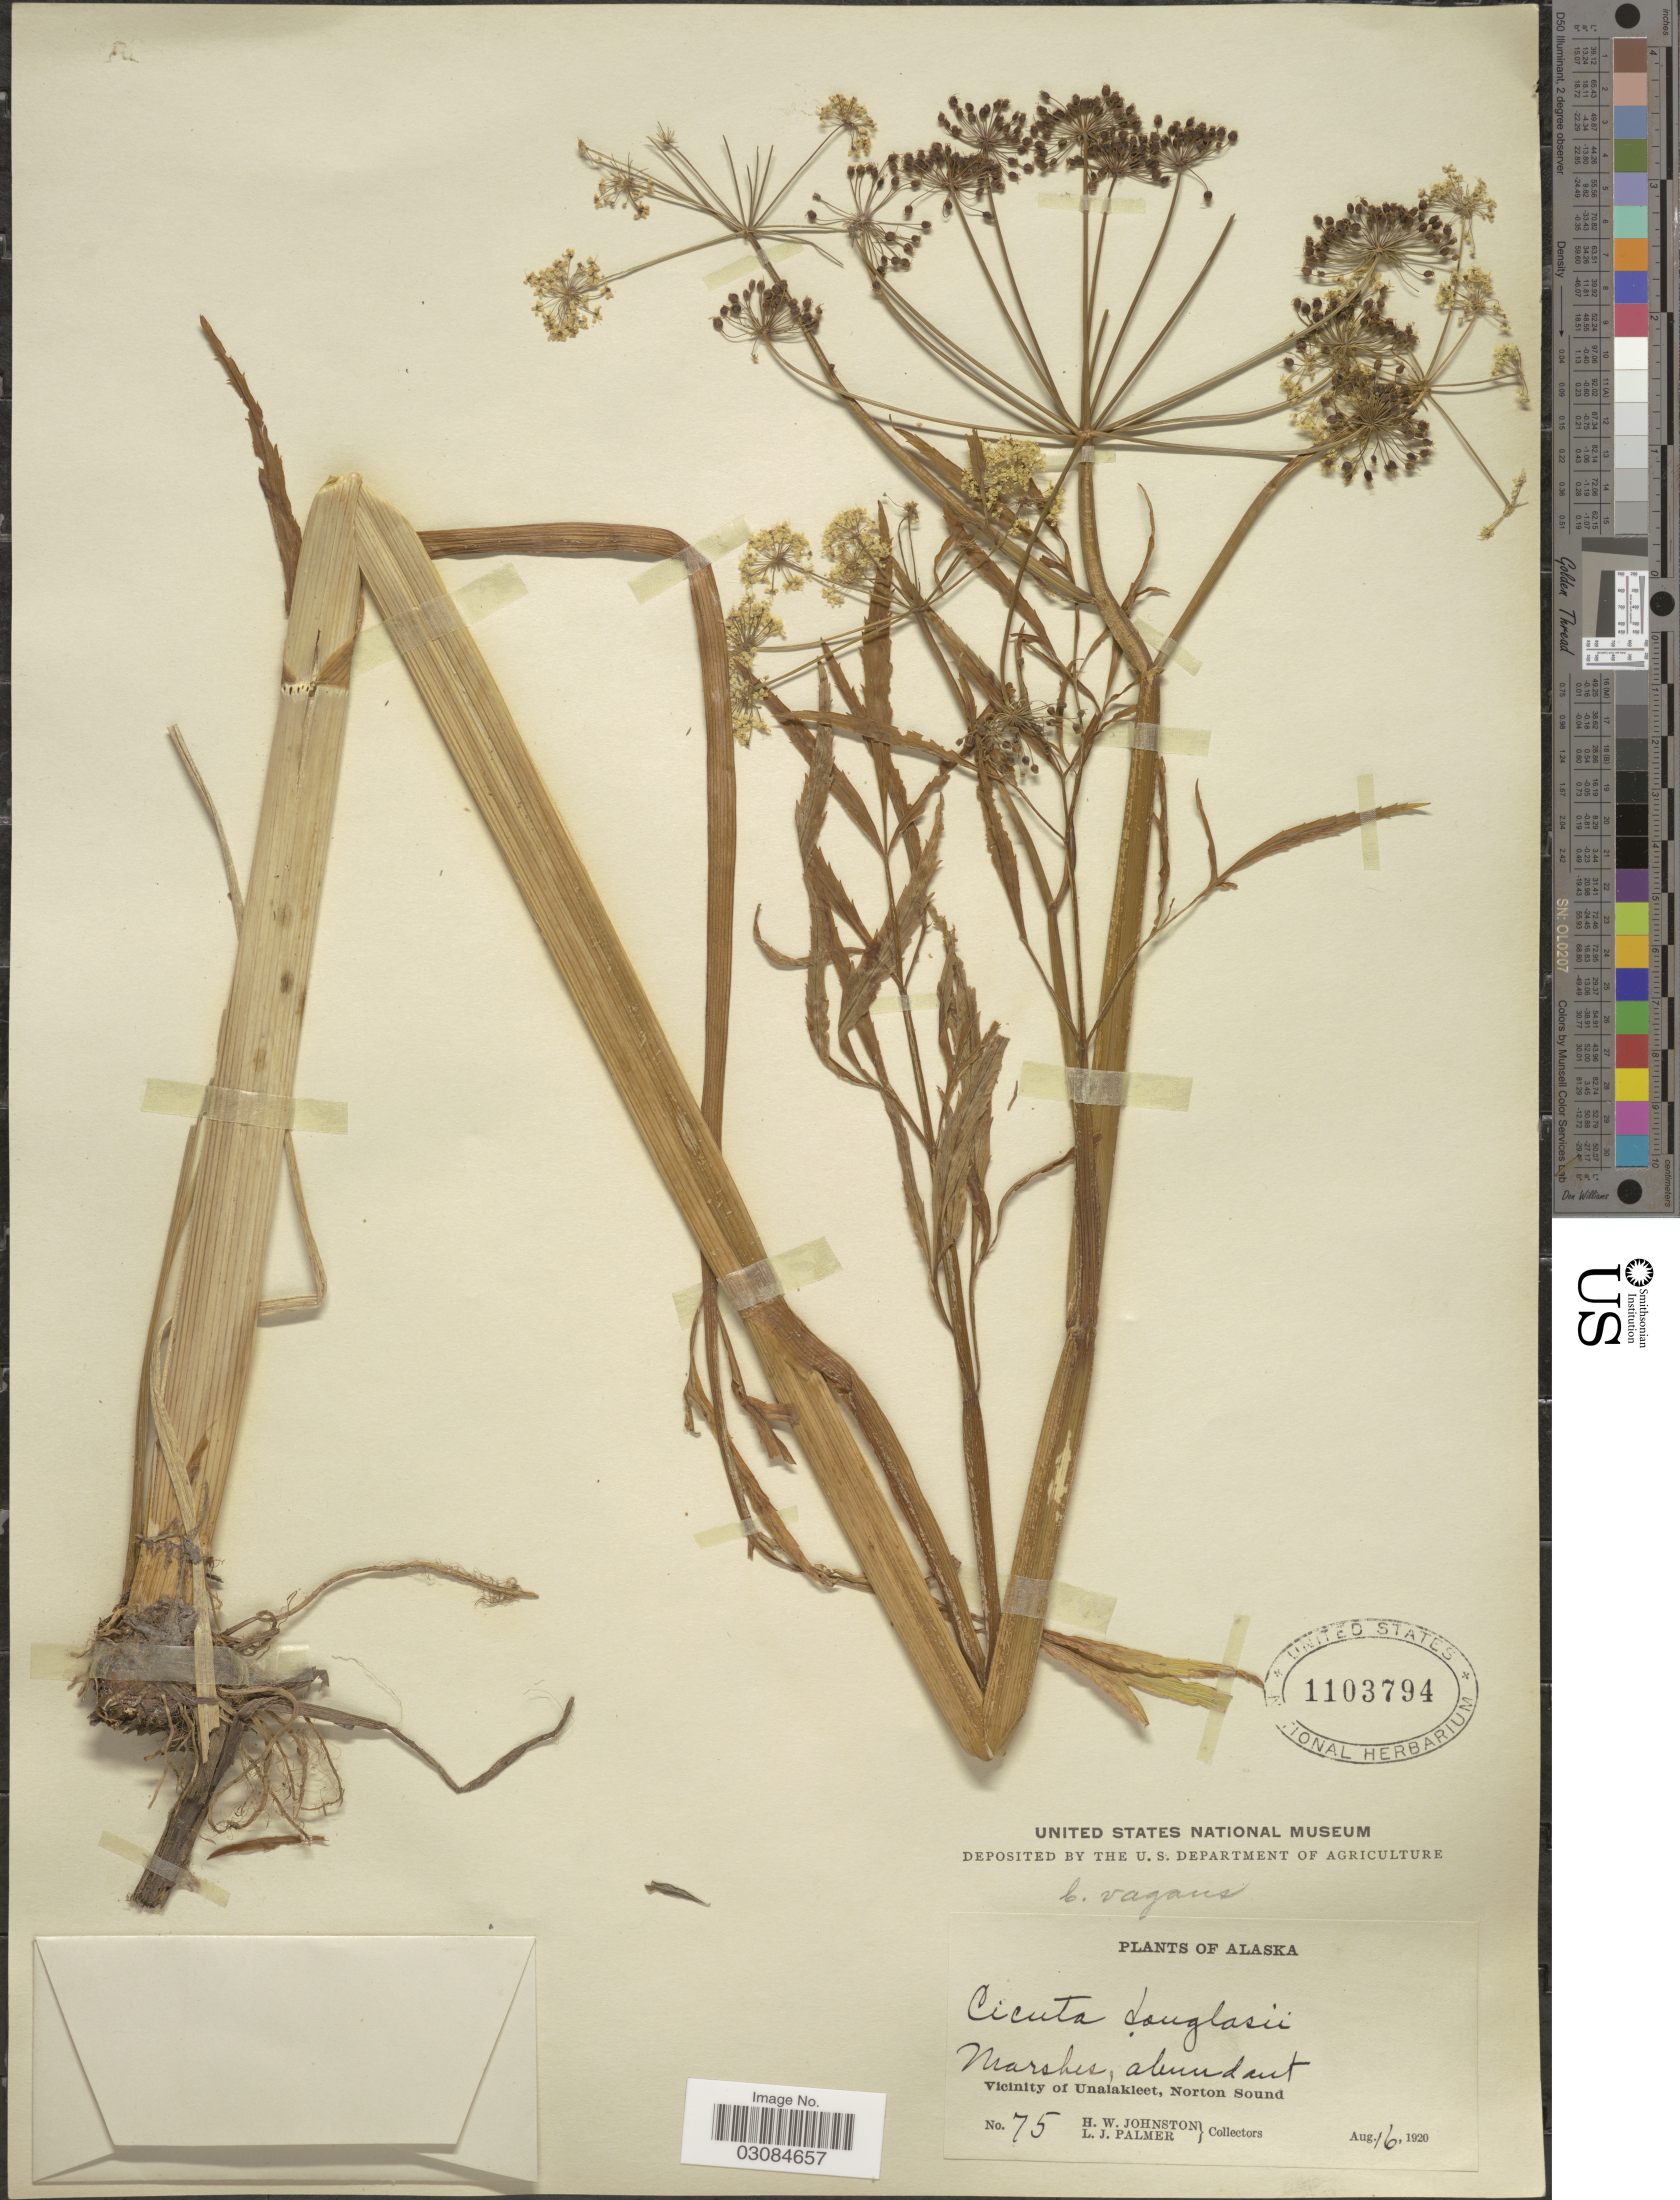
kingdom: Plantae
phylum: Tracheophyta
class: Magnoliopsida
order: Apiales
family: Apiaceae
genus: Cicuta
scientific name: Cicuta vagans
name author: Greene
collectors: H. W. Johnston & L. J. Palmer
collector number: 75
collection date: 1920-08-16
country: United States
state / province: Alaska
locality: Vicinity of Unalakleet, Norton Sound.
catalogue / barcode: US 1103794